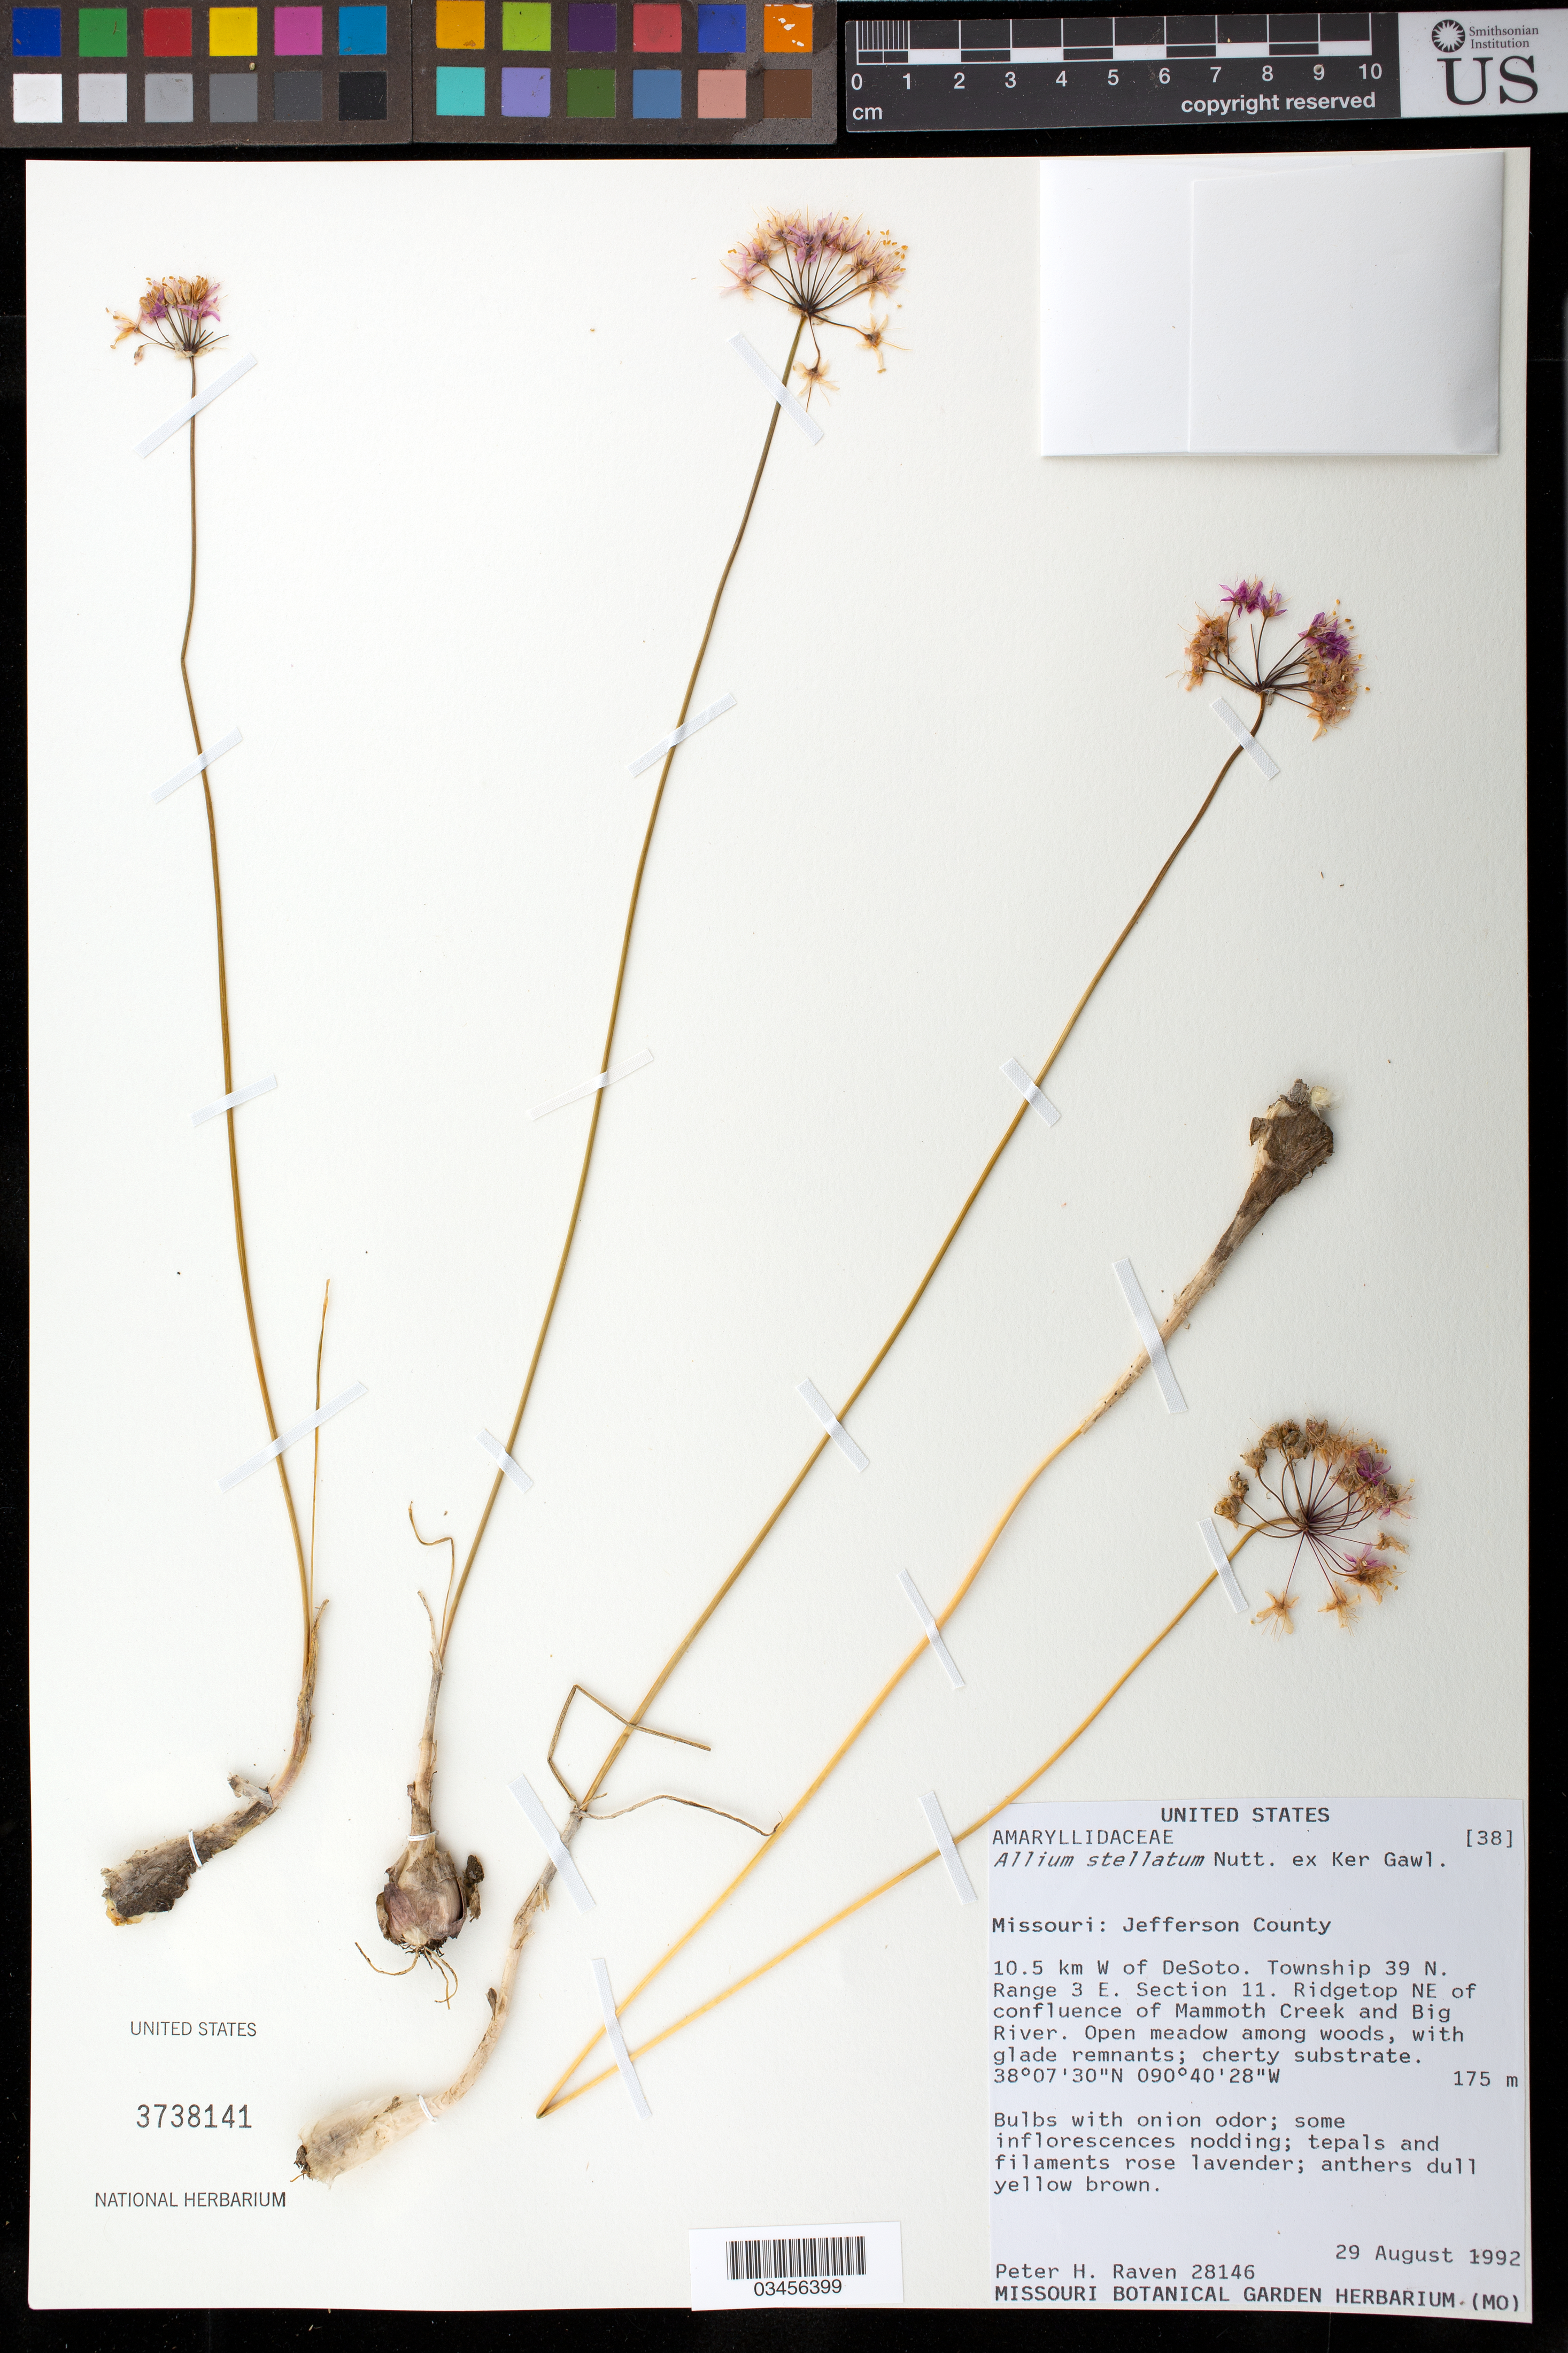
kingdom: Plantae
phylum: Tracheophyta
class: Liliopsida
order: Asparagales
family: Amaryllidaceae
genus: Allium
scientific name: Allium stellatum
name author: Nutt. ex Ker Gawl.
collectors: P. Raven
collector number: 28146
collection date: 1992-08-29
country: United States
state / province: Missouri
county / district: Jefferson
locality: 10.5 km W of DeSoto. Township 39 N. Range 3 E. Section 11. Ridgetop NE of confluence of Mammoth Creek and Big River.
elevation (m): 175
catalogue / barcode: US 3738141